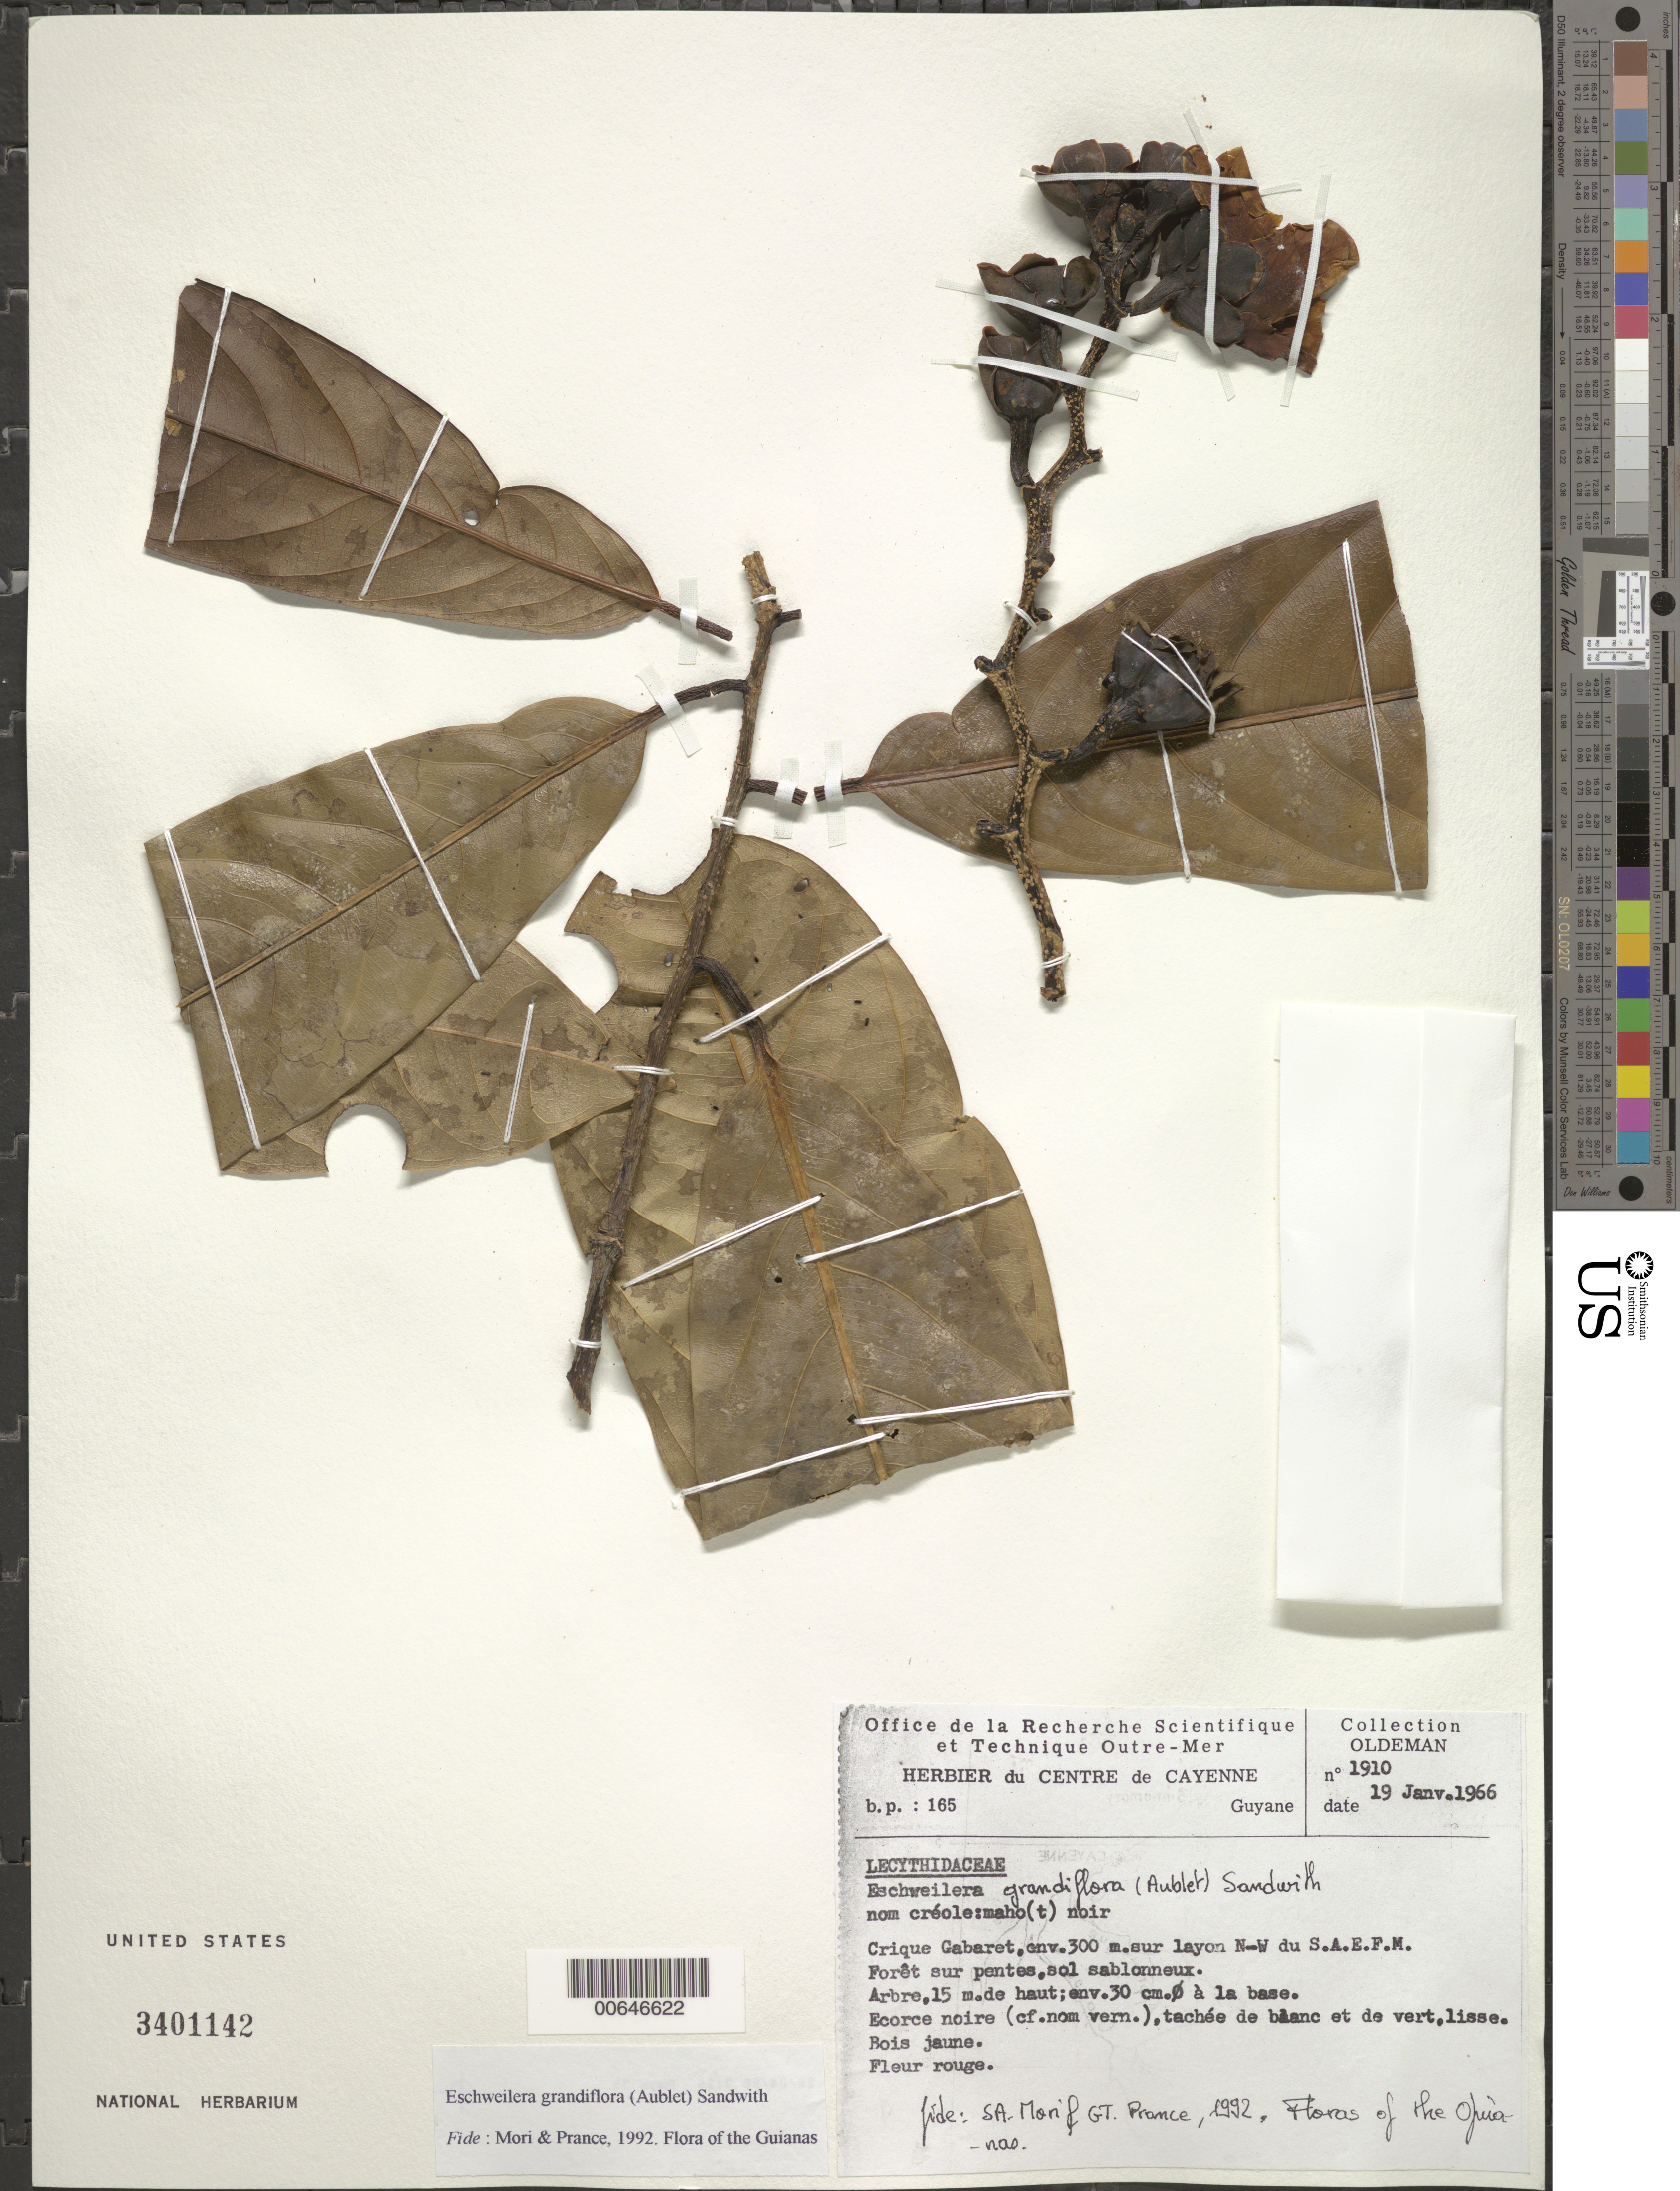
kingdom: Plantae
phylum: Tracheophyta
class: Magnoliopsida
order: Ericales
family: Lecythidaceae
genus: Eschweilera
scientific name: Eschweilera grandiflora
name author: (Aubl.) Sandwith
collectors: R. Oldeman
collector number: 1910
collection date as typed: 19-Jan-66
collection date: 1966-01-19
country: French Guiana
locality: Crique Gabaret, env. 300 m sur layon N-W du S.A.E.F.M.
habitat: Forest on sandy slopeForet sur pentes, sol sablonneux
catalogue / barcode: US 3401142